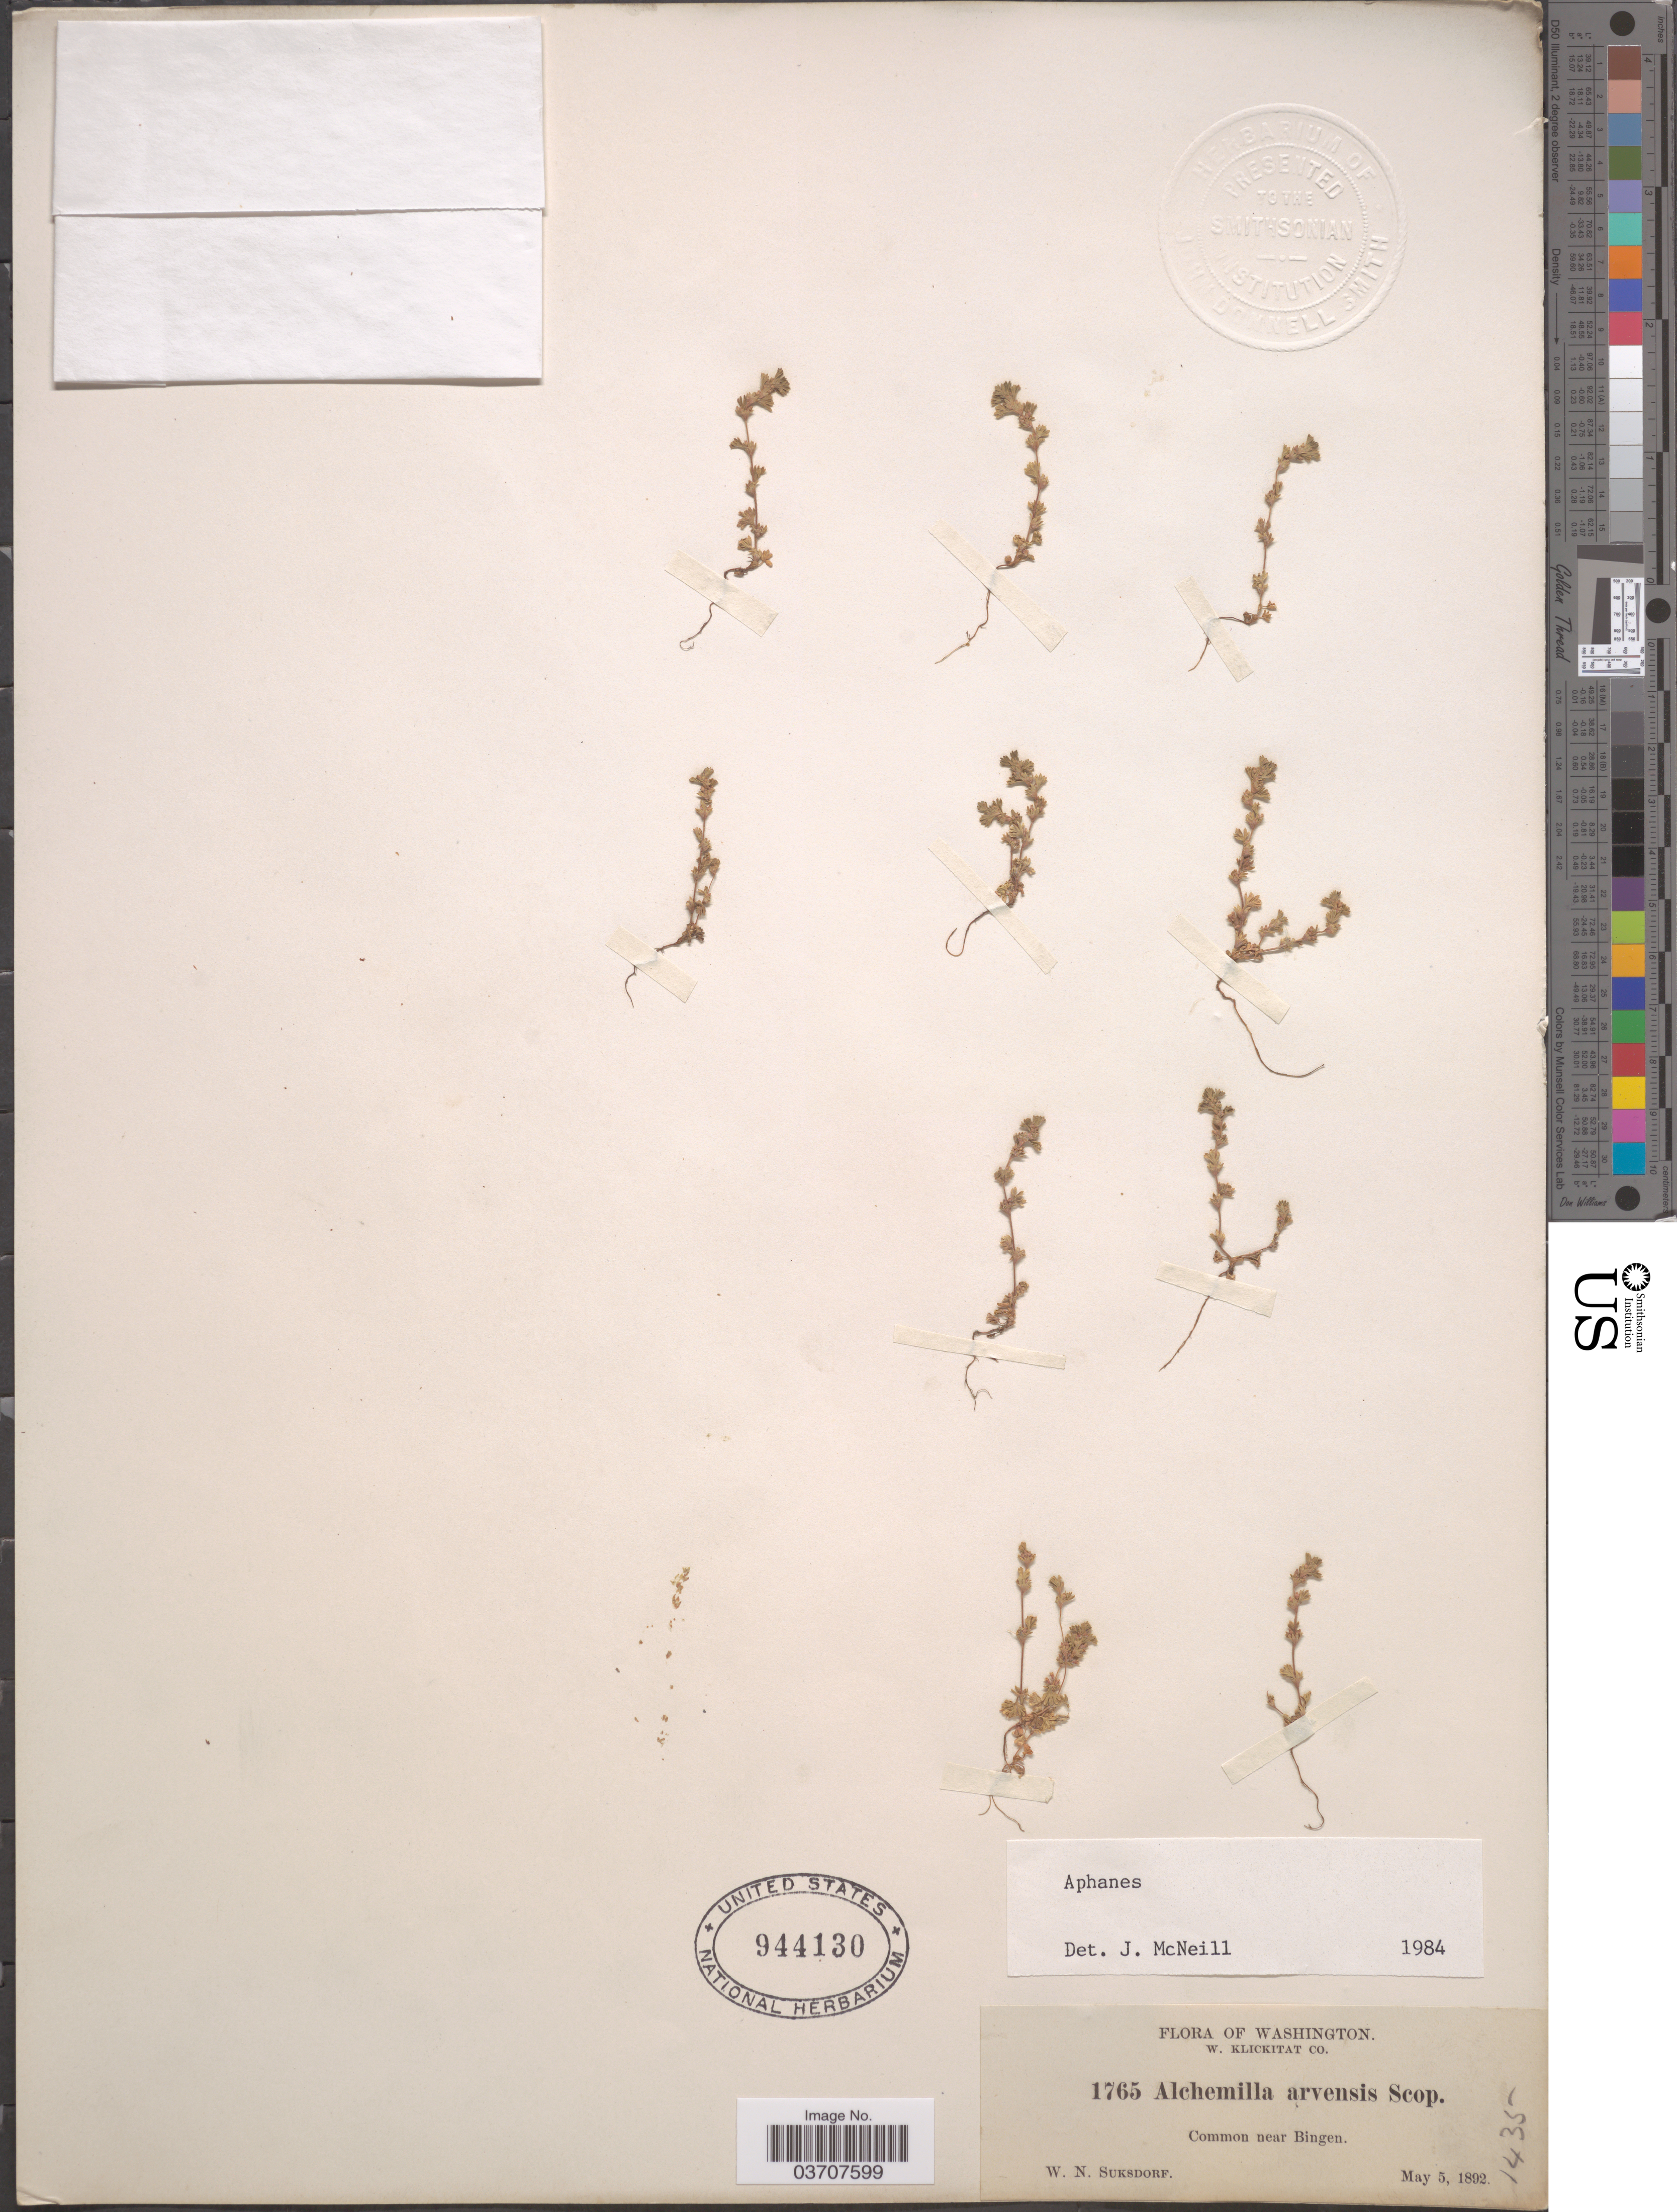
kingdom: Plantae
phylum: Tracheophyta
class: Magnoliopsida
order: Rosales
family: Rosaceae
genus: Aphanes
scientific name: Aphanes sp.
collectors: W. N. Suksdorf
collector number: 1765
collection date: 1892-05-05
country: United States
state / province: Washington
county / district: Klickitat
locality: W. Klickitat Co. Common near Bingen.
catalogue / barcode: US 944130